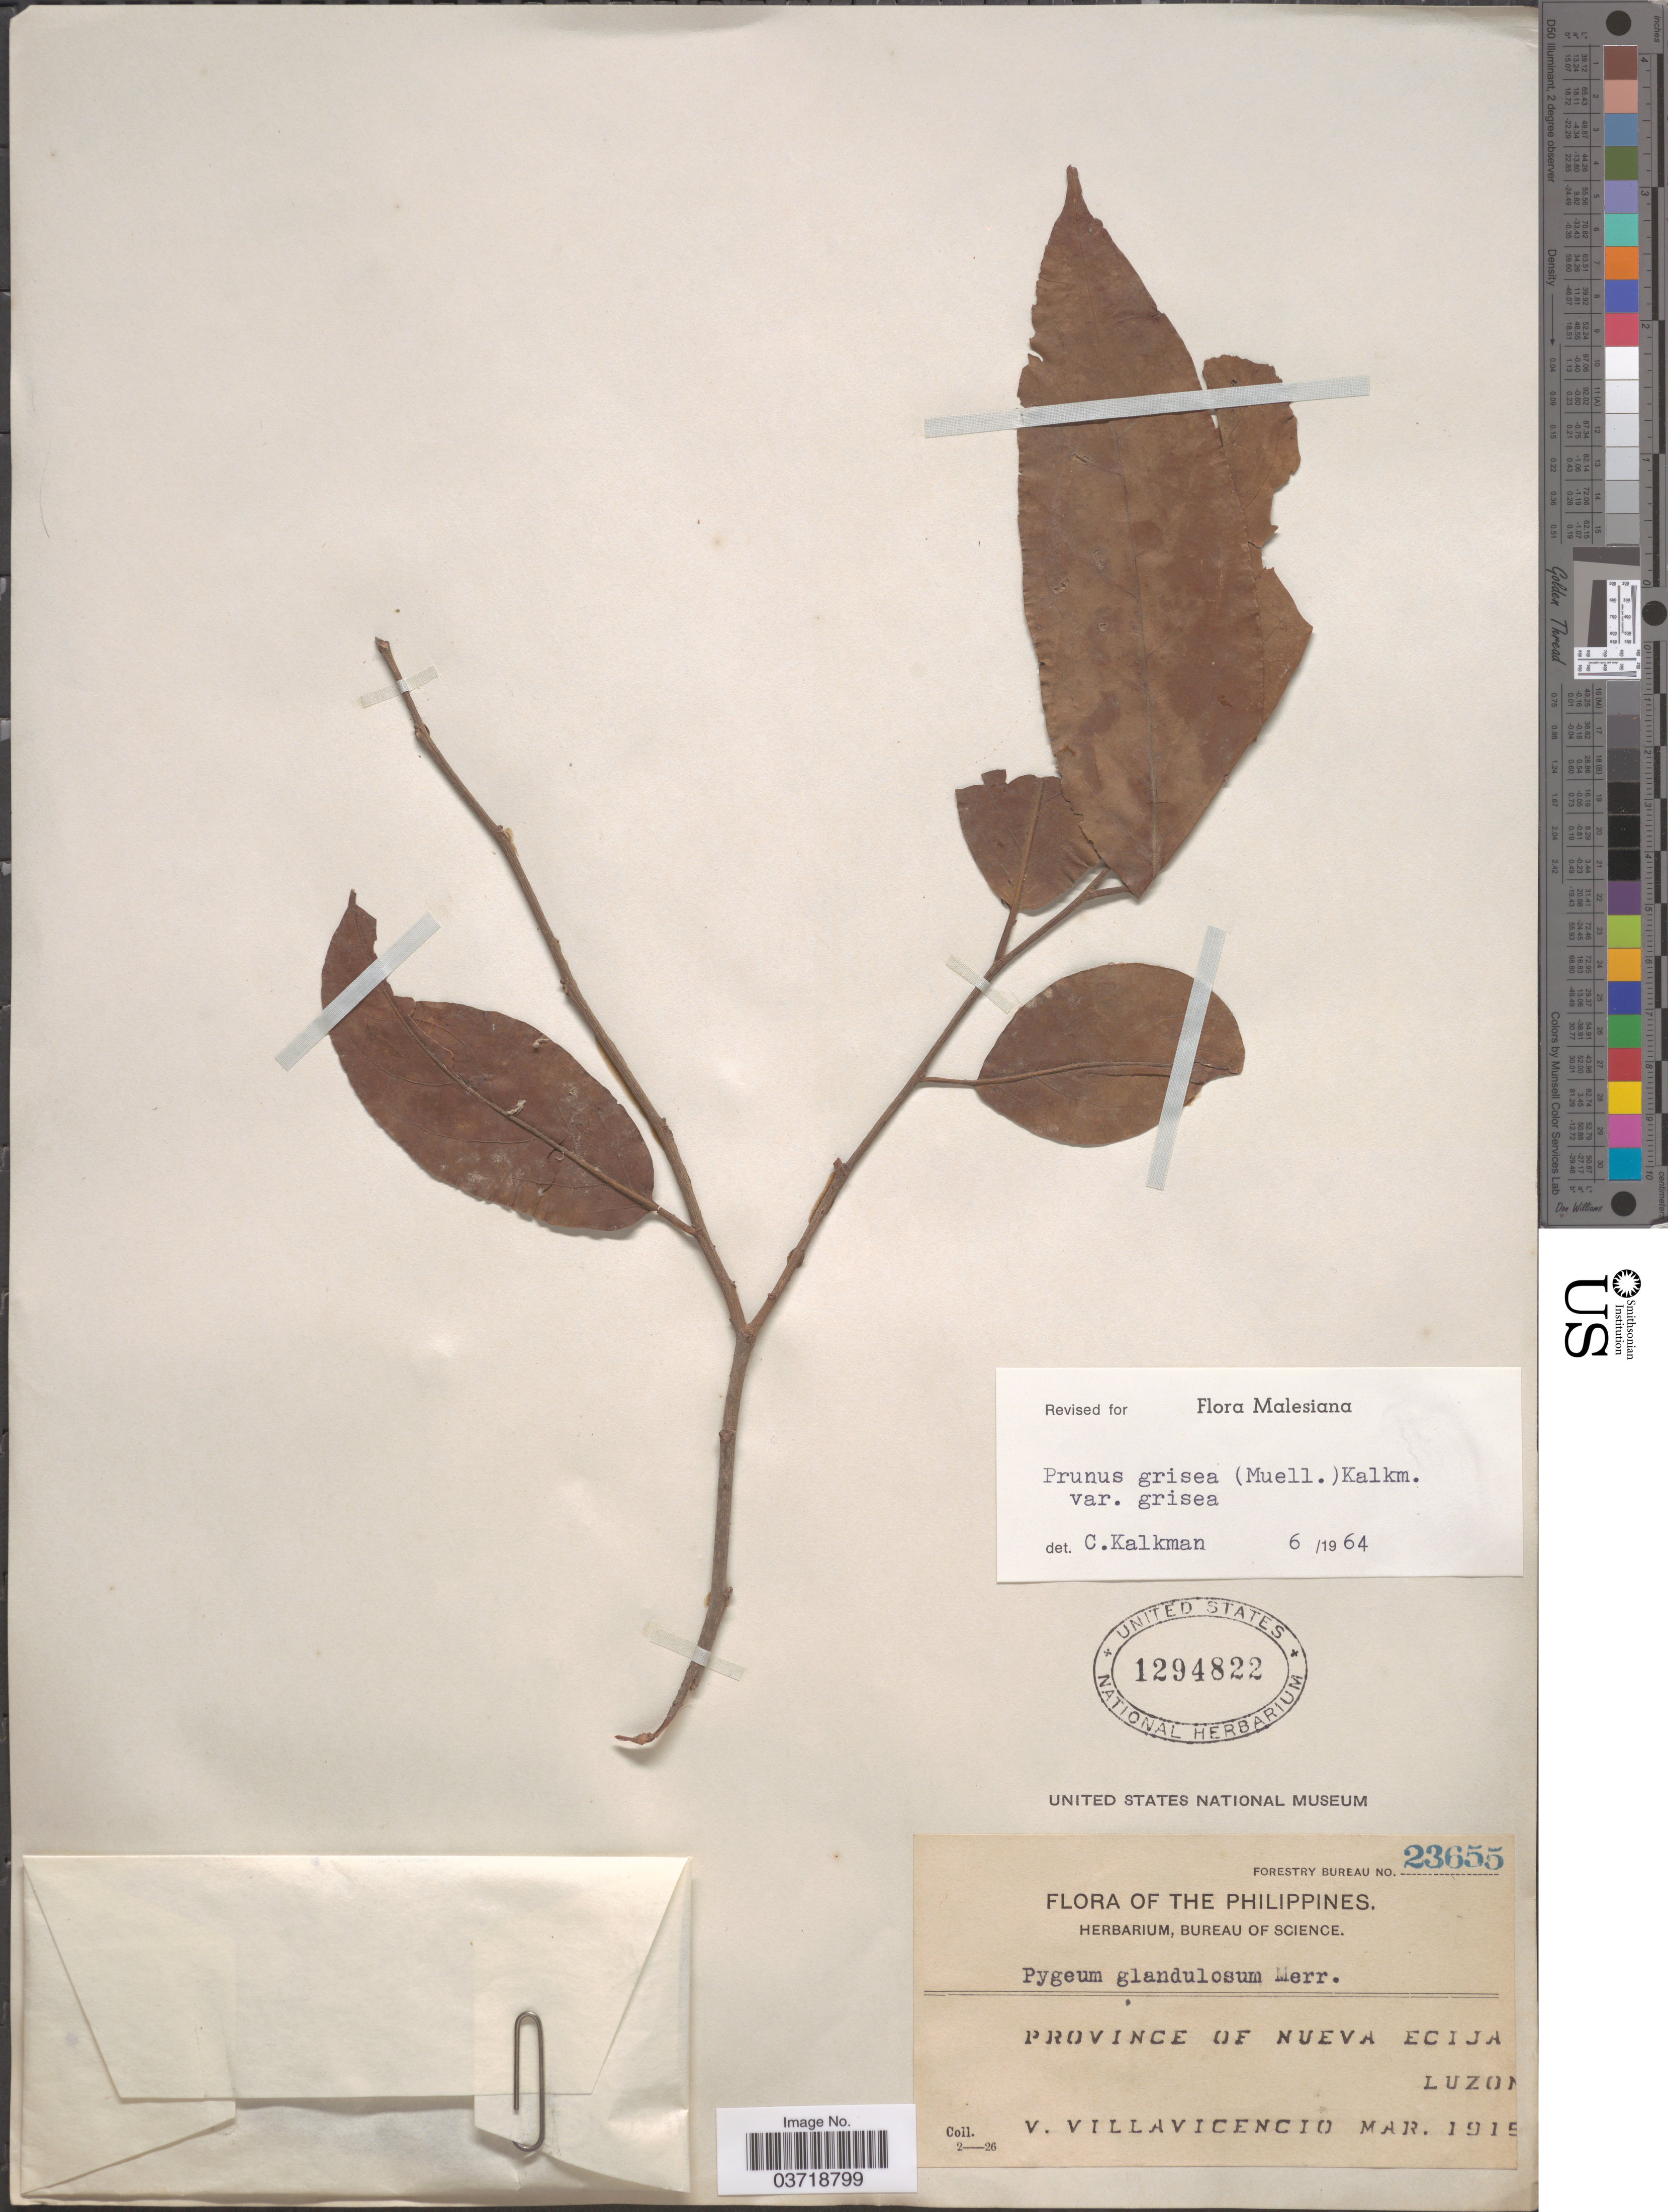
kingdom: Plantae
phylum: Tracheophyta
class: Magnoliopsida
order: Rosales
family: Rosaceae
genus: Prunus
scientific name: Prunus grisea var. grisea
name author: (Blume ex K. Müller) Kalkman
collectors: V. Villavicencio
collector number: Forestry Bureau 23655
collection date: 1915-03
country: Philippines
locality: Province of Nueva Ecija. Luzo [illegible text].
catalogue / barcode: US 1294822